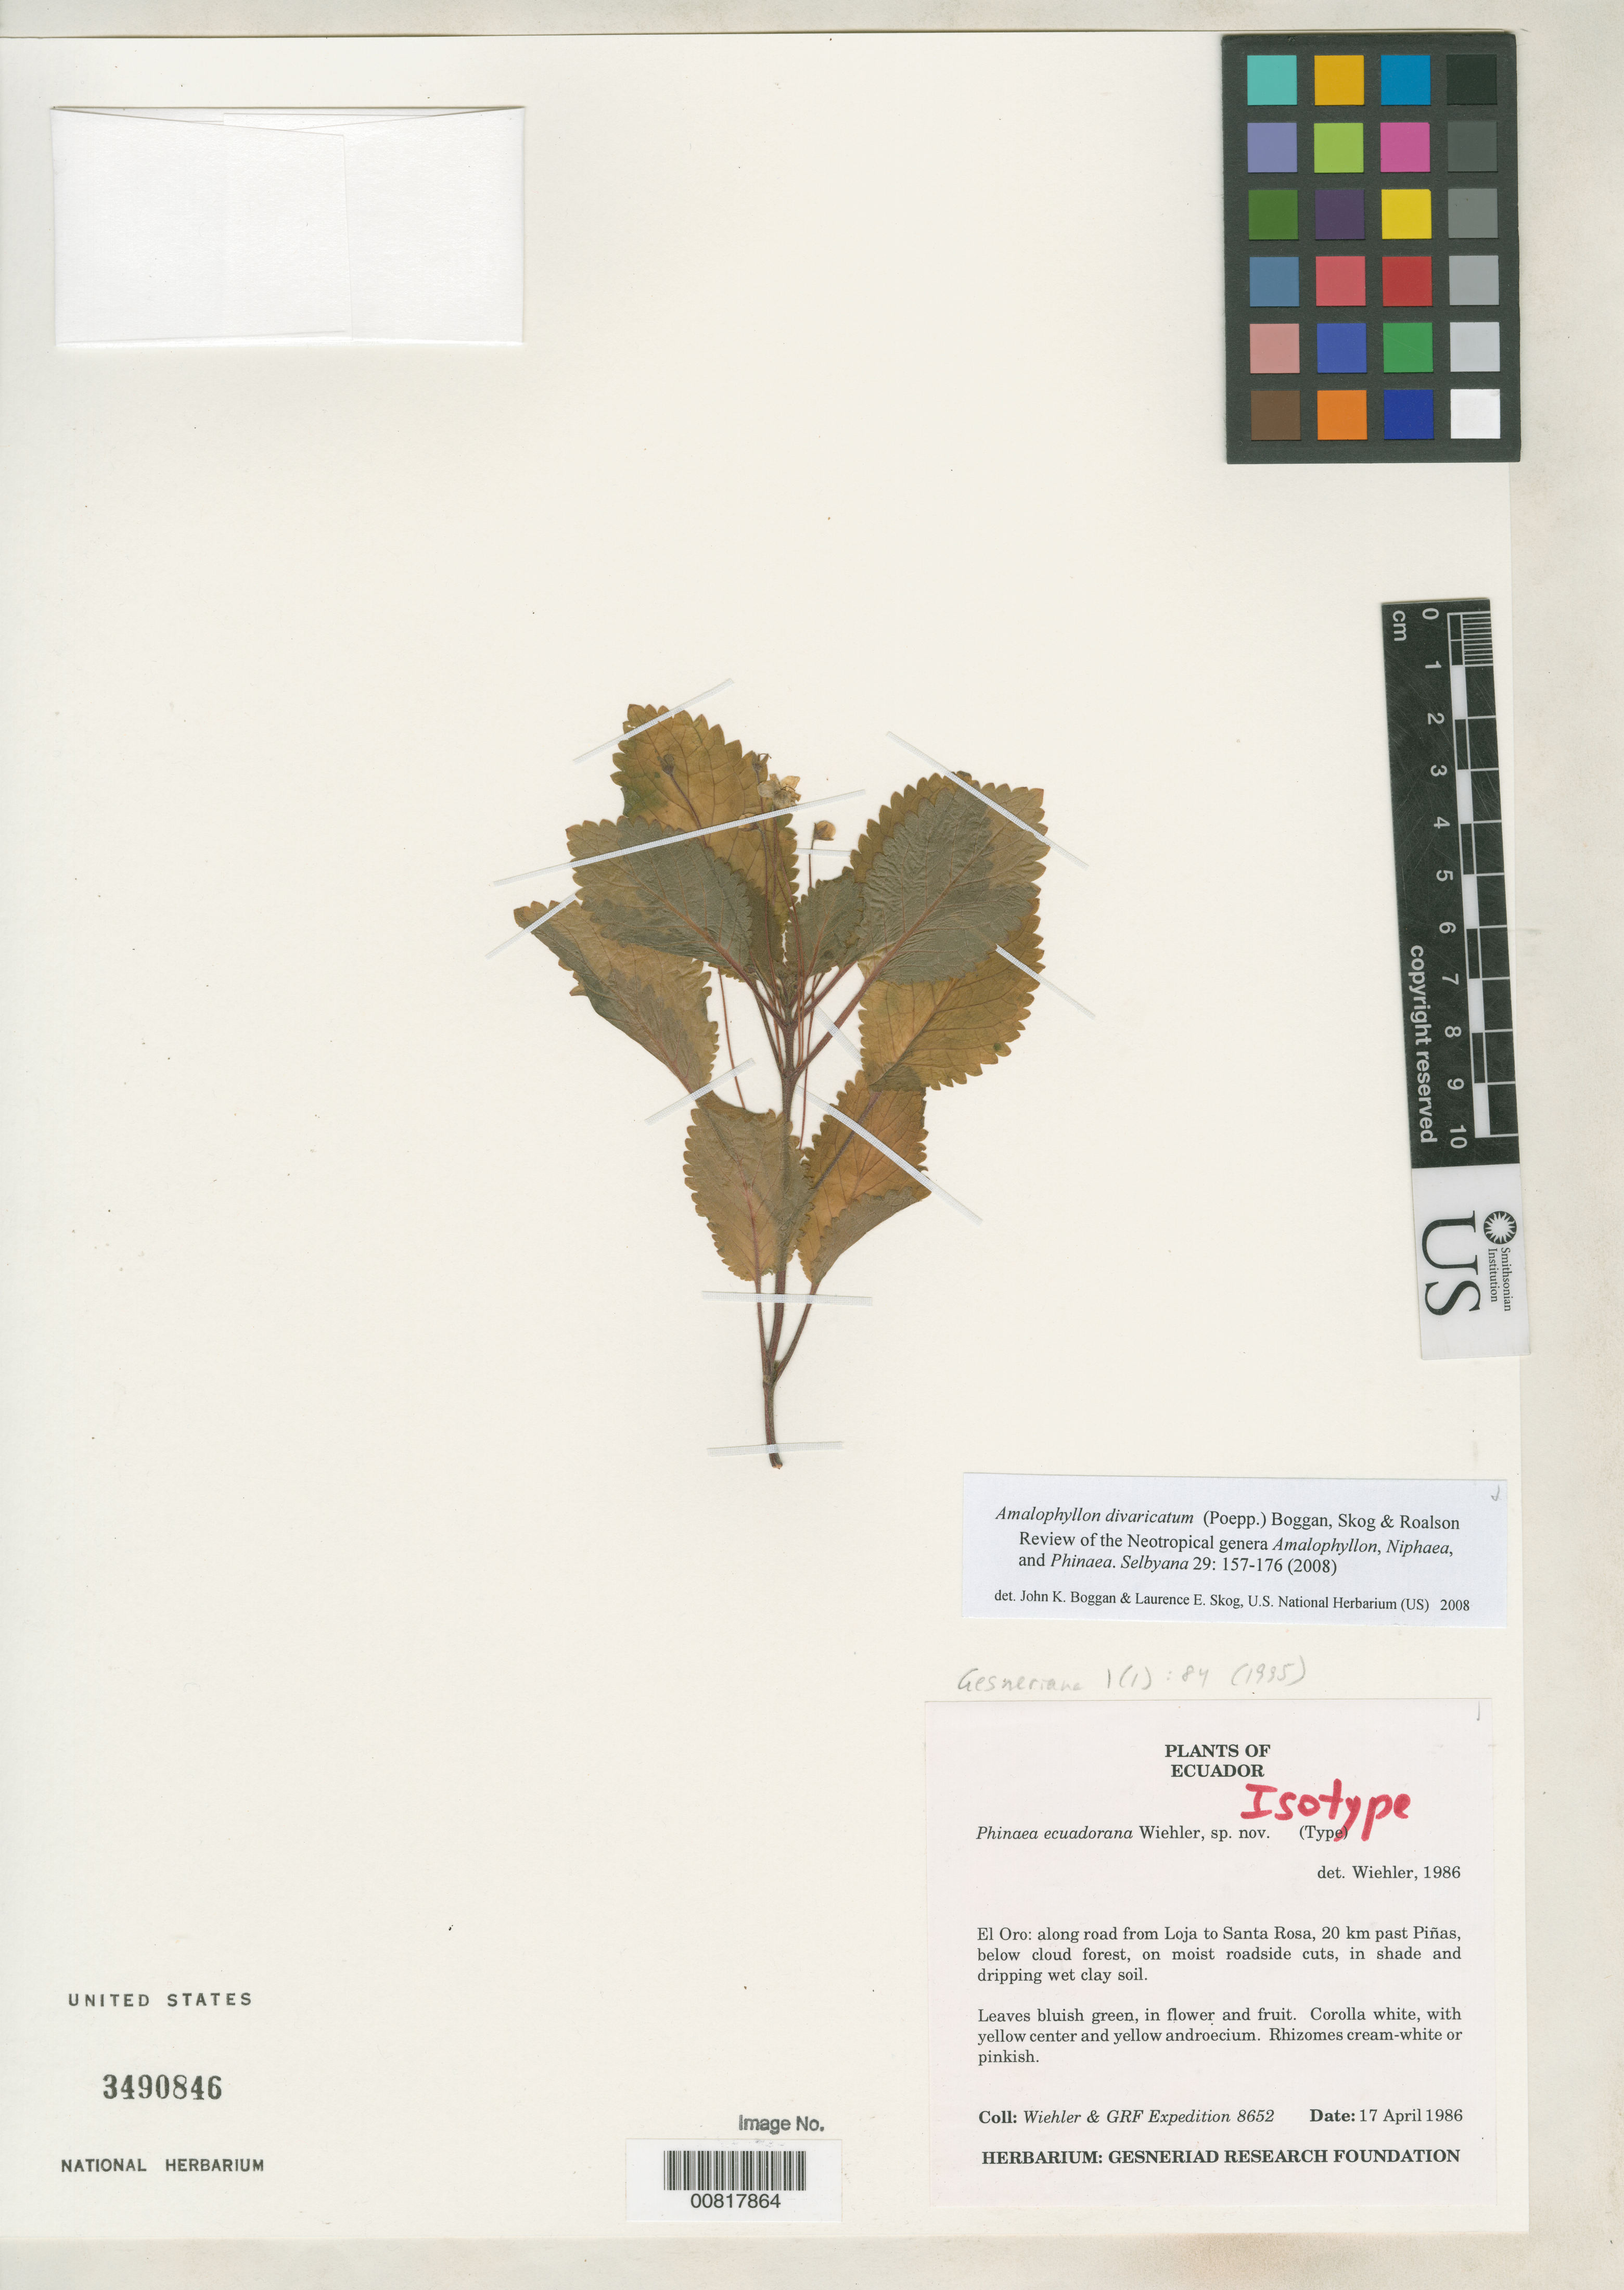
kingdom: Plantae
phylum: Tracheophyta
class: Magnoliopsida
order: Lamiales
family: Gesneriaceae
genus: Phinaea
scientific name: Phinaea ecuadorana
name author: Wiehler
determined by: Boggan, J. K.; Skog, L. E.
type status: Isotype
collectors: H. J. Wiehler & GRF Expedition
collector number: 8652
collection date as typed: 17 Apr 1986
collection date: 1986-04-17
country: Ecuador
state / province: El Oro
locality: El Oro: along road from Loja to Santa Rosa, 20 km past Piñas.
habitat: Below cloud forest, on moist roadside cuts, in shade and dripping wet clay soil.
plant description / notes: Holotype deposited at QCNE. Cited by J.R. Clark et al., Selbyana 24: 119-140 (2003). See also Boggan et al., Selbyana 29: 157-176 (2008).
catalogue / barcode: US 3490846